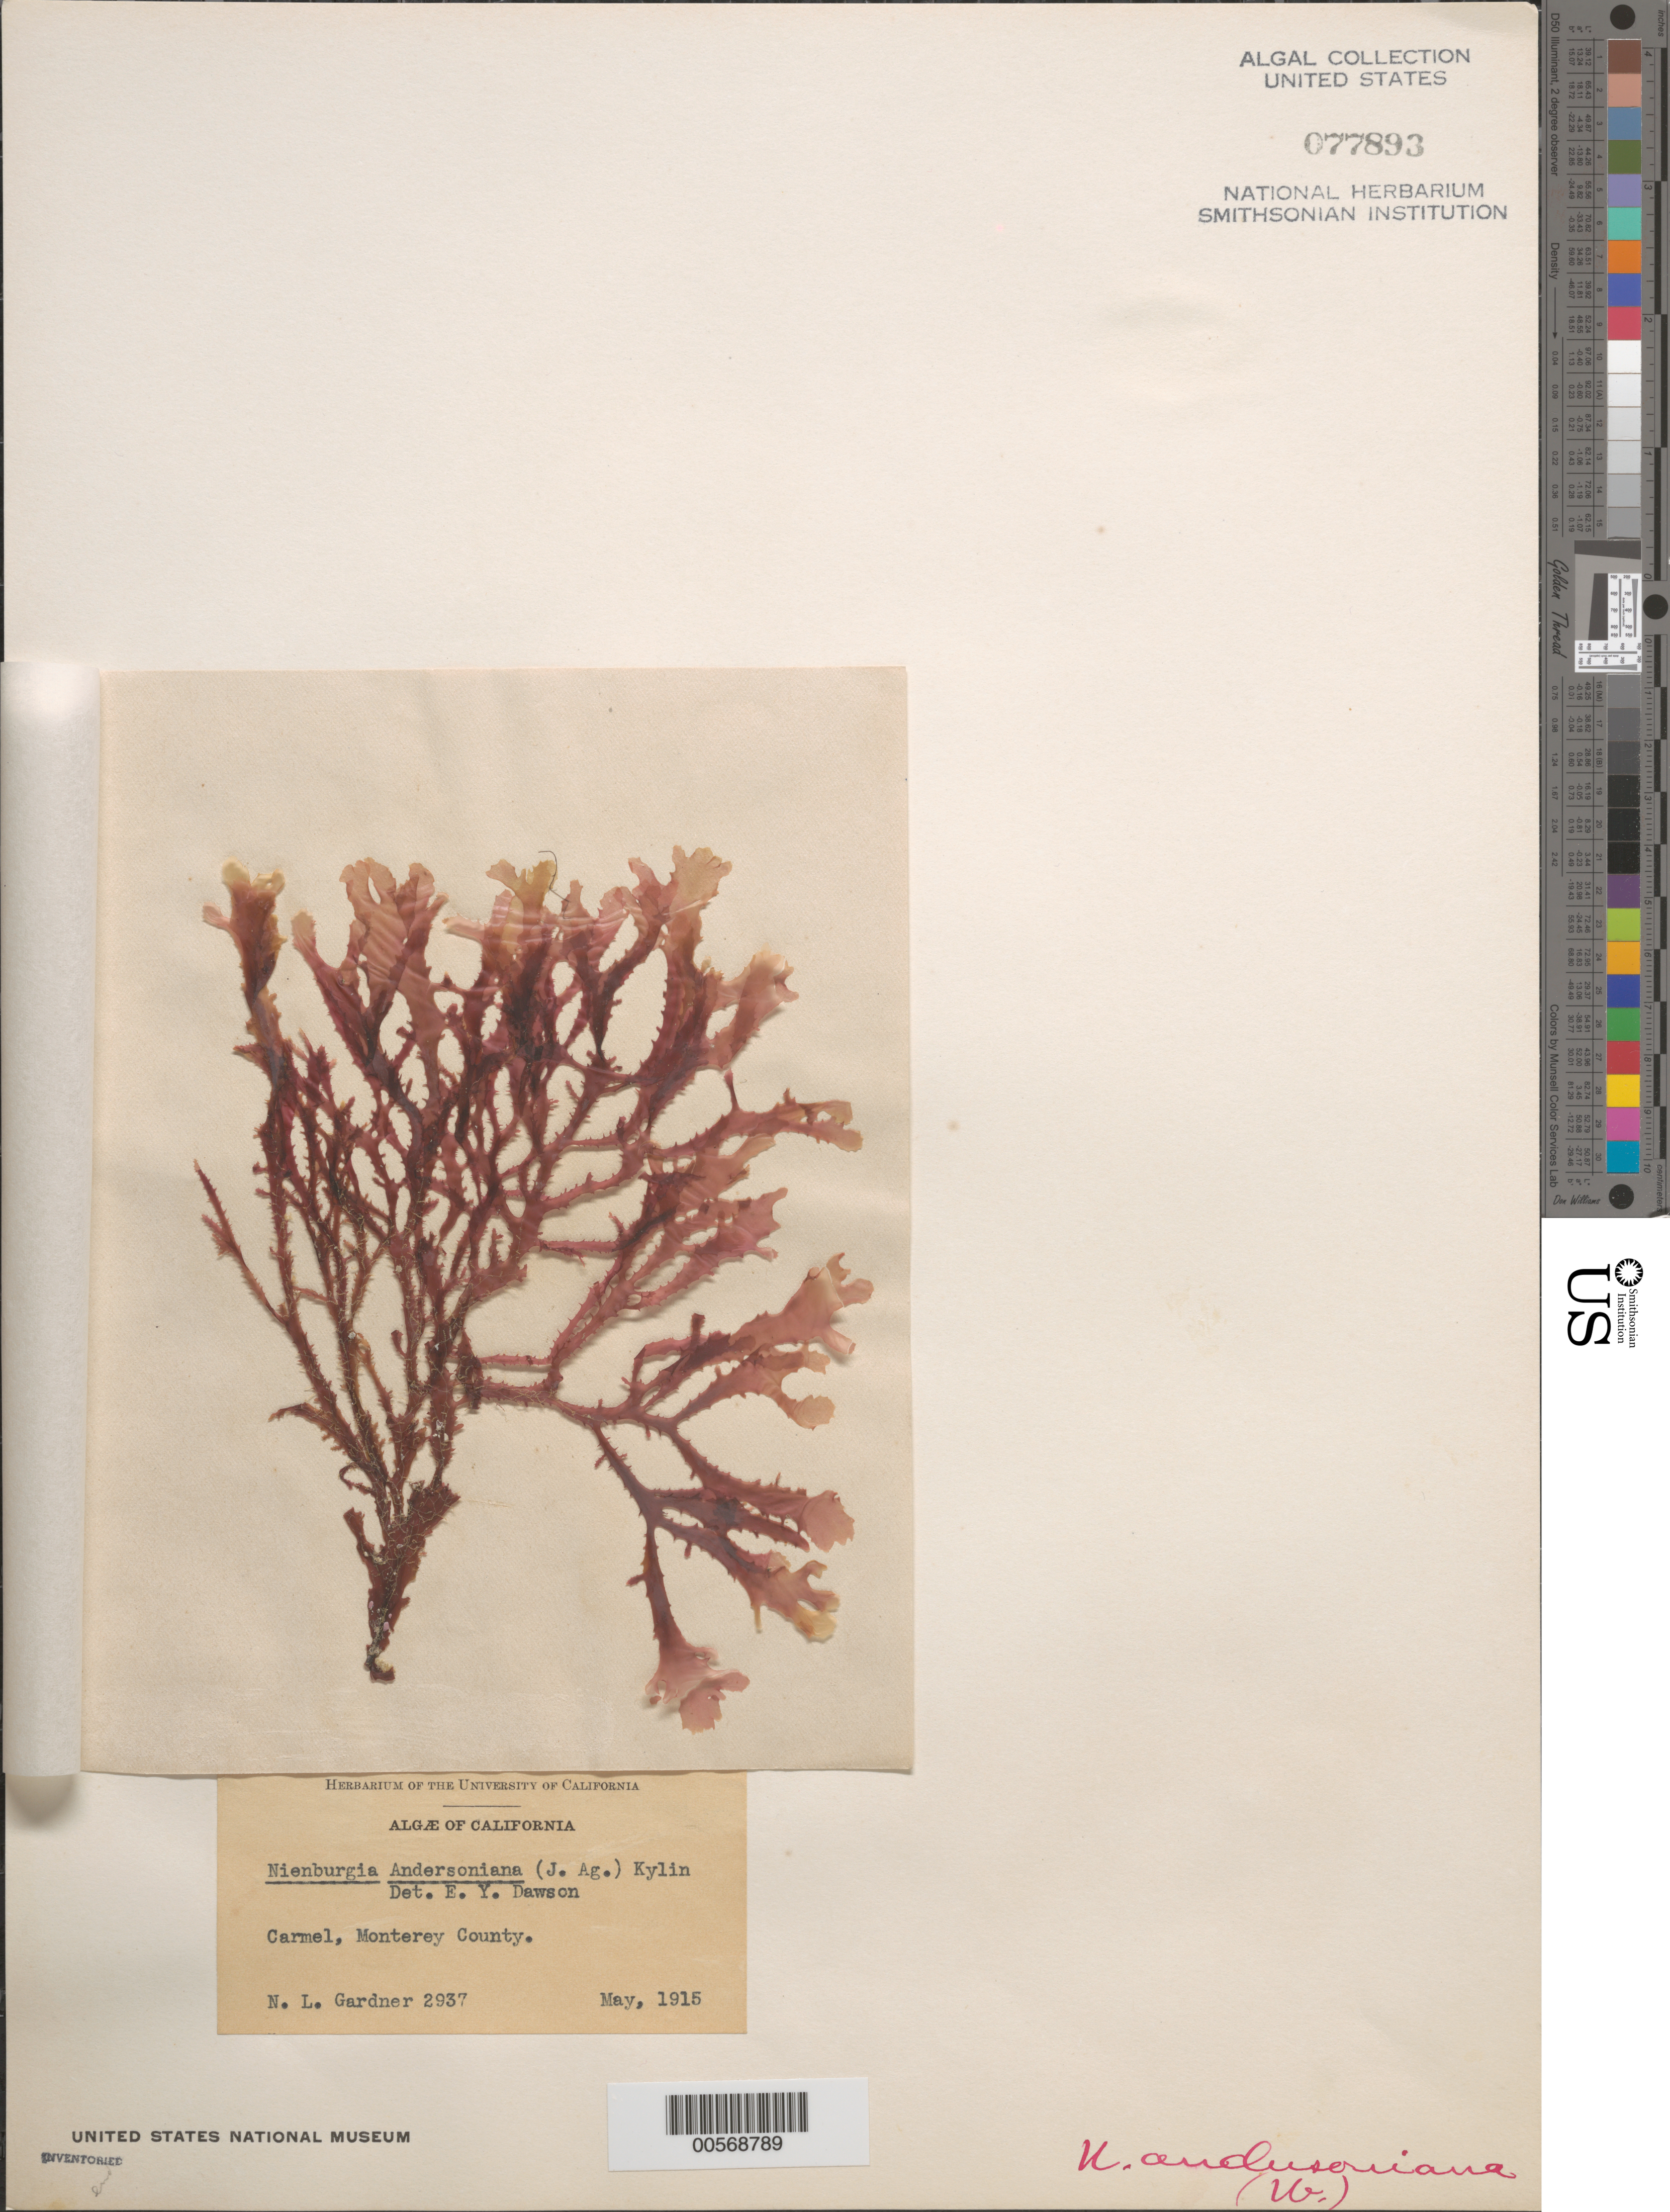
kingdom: Plantae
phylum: Rhodophyta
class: Florideophyceae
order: Ceramiales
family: Delesseriaceae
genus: Nienburgia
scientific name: Nienburgia andersoniana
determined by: Dawson, E. Y.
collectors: N. Gardner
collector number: NLG 2937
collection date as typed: May 1915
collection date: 1915-05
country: United States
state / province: California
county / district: Monterey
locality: Carmel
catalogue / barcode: US 77893